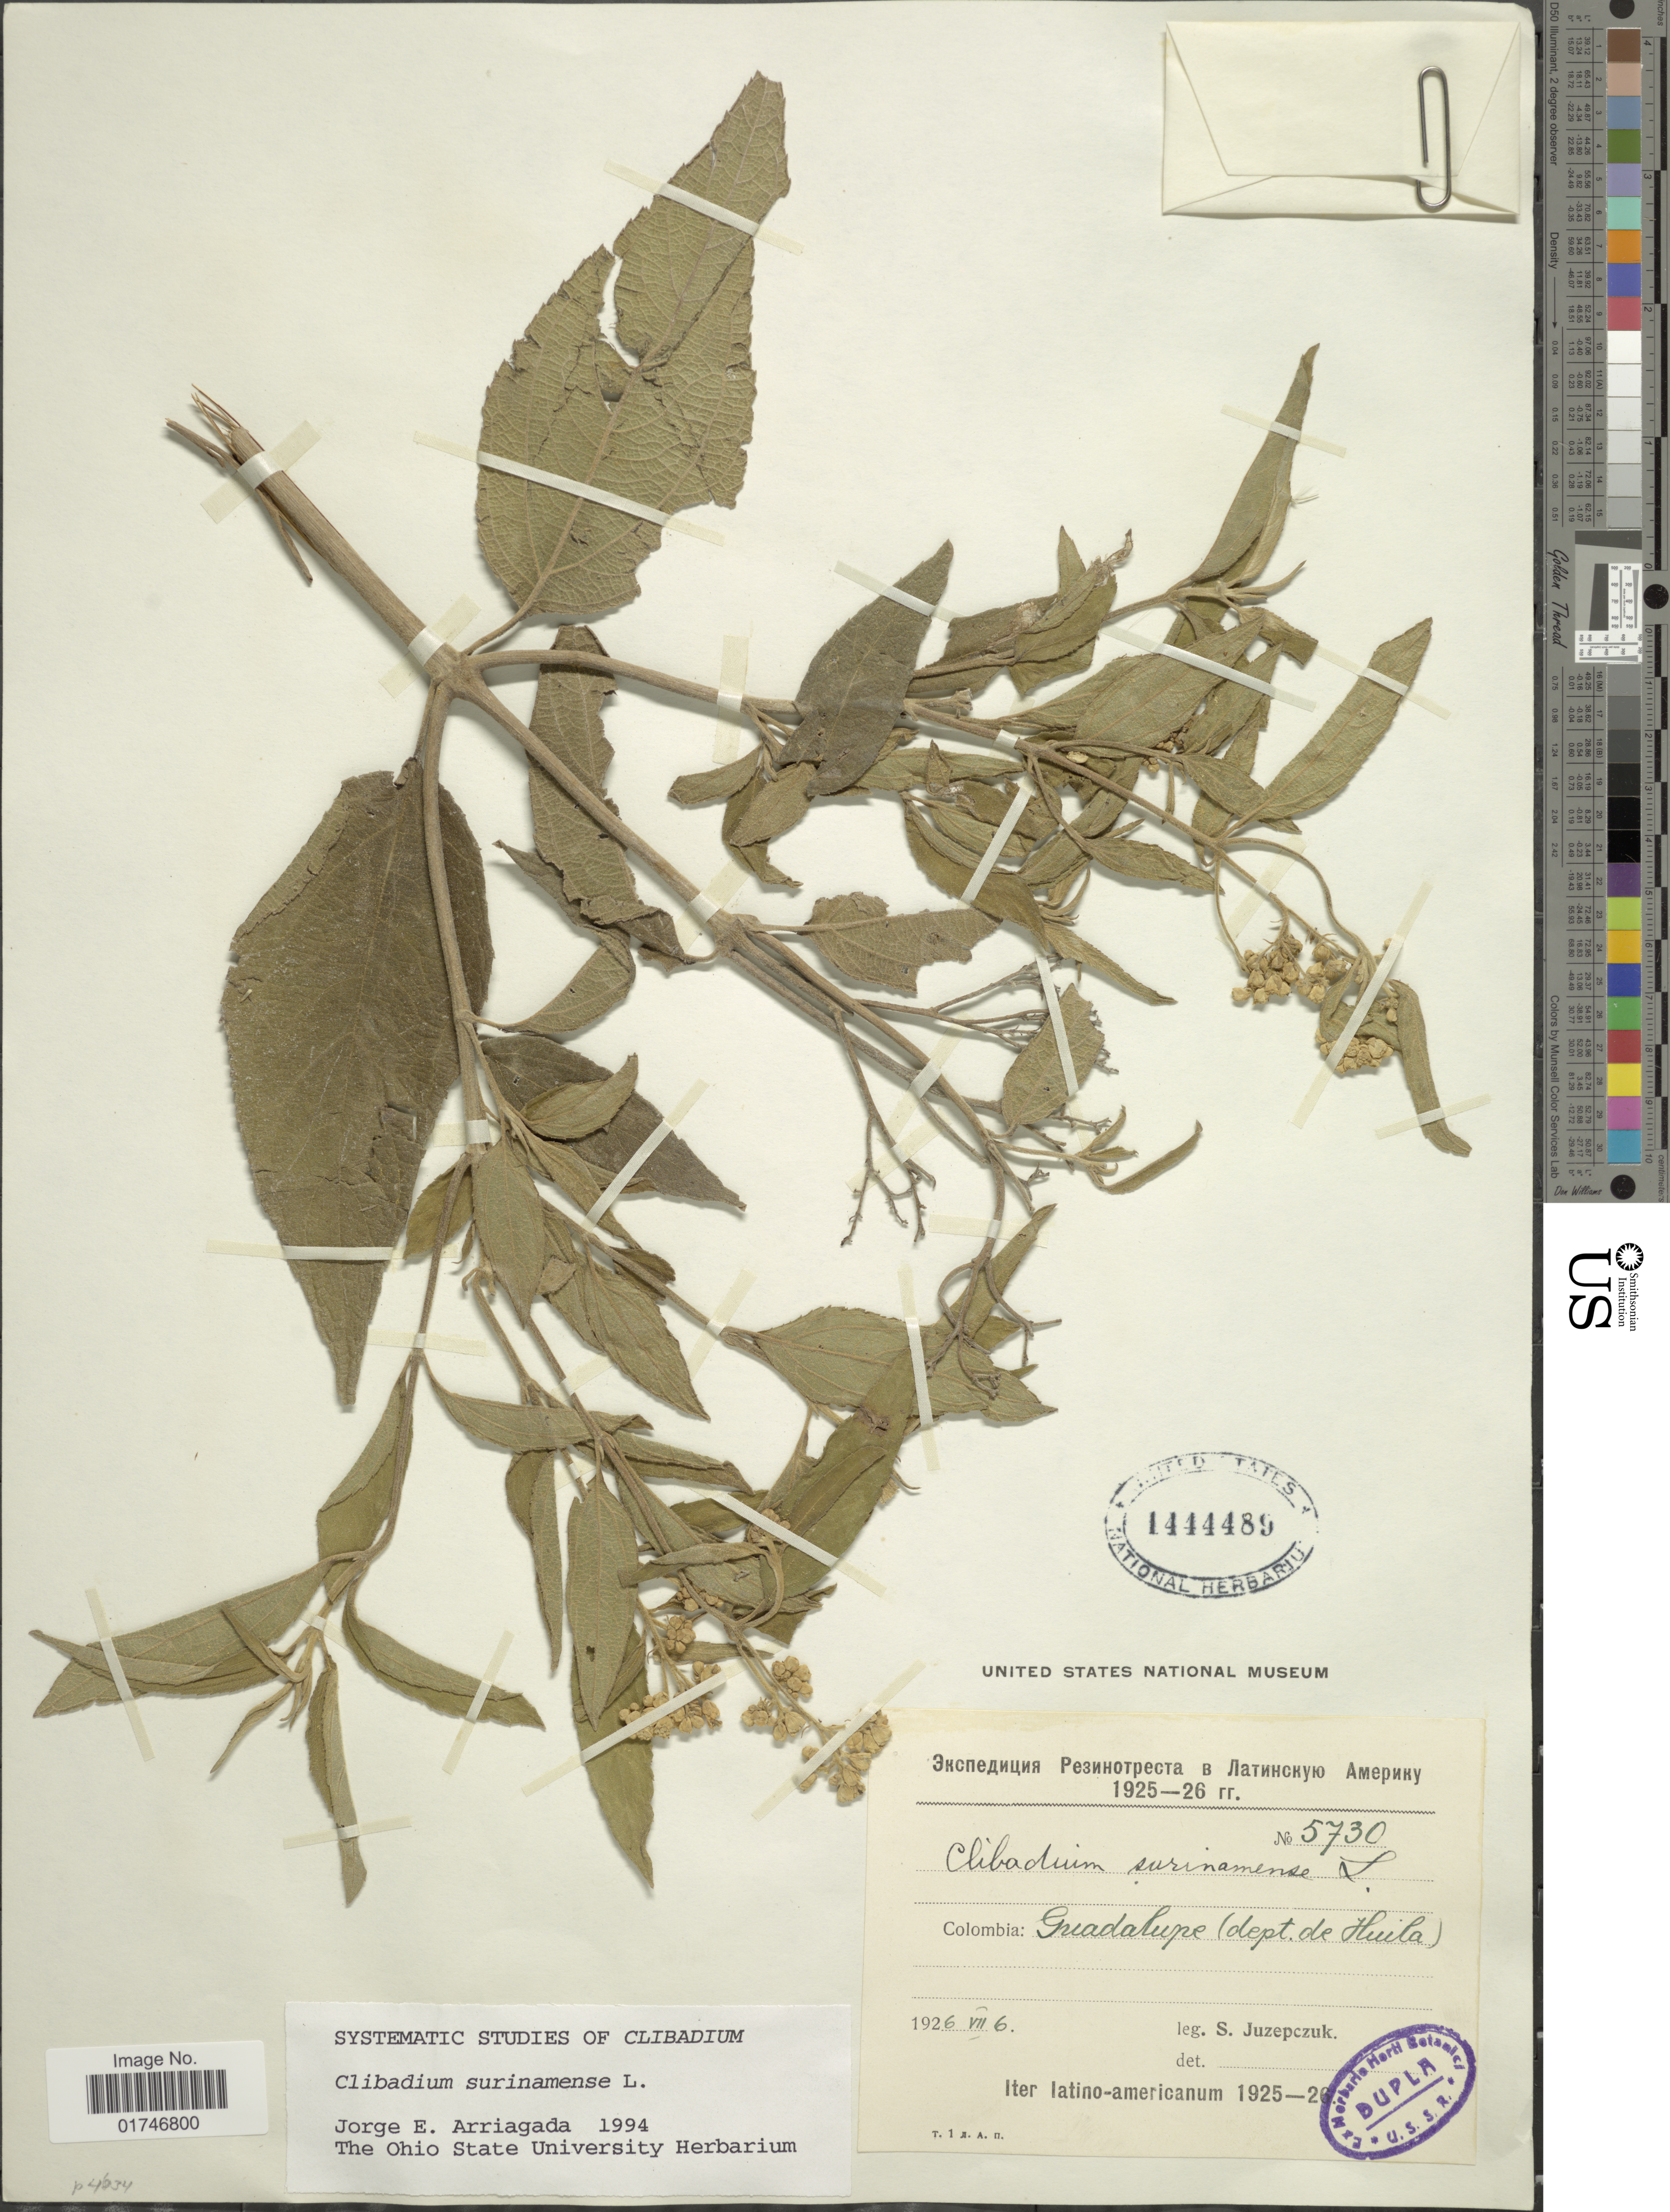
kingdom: Plantae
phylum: Tracheophyta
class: Magnoliopsida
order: Asterales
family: Asteraceae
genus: Clibadium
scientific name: Clibadium surinamense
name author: L.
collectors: S. V. Juzepczuk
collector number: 5730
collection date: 1926-07-06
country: Colombia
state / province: Huila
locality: Colombia: Guadalupe (dept. de Huila)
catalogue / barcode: US 1444489